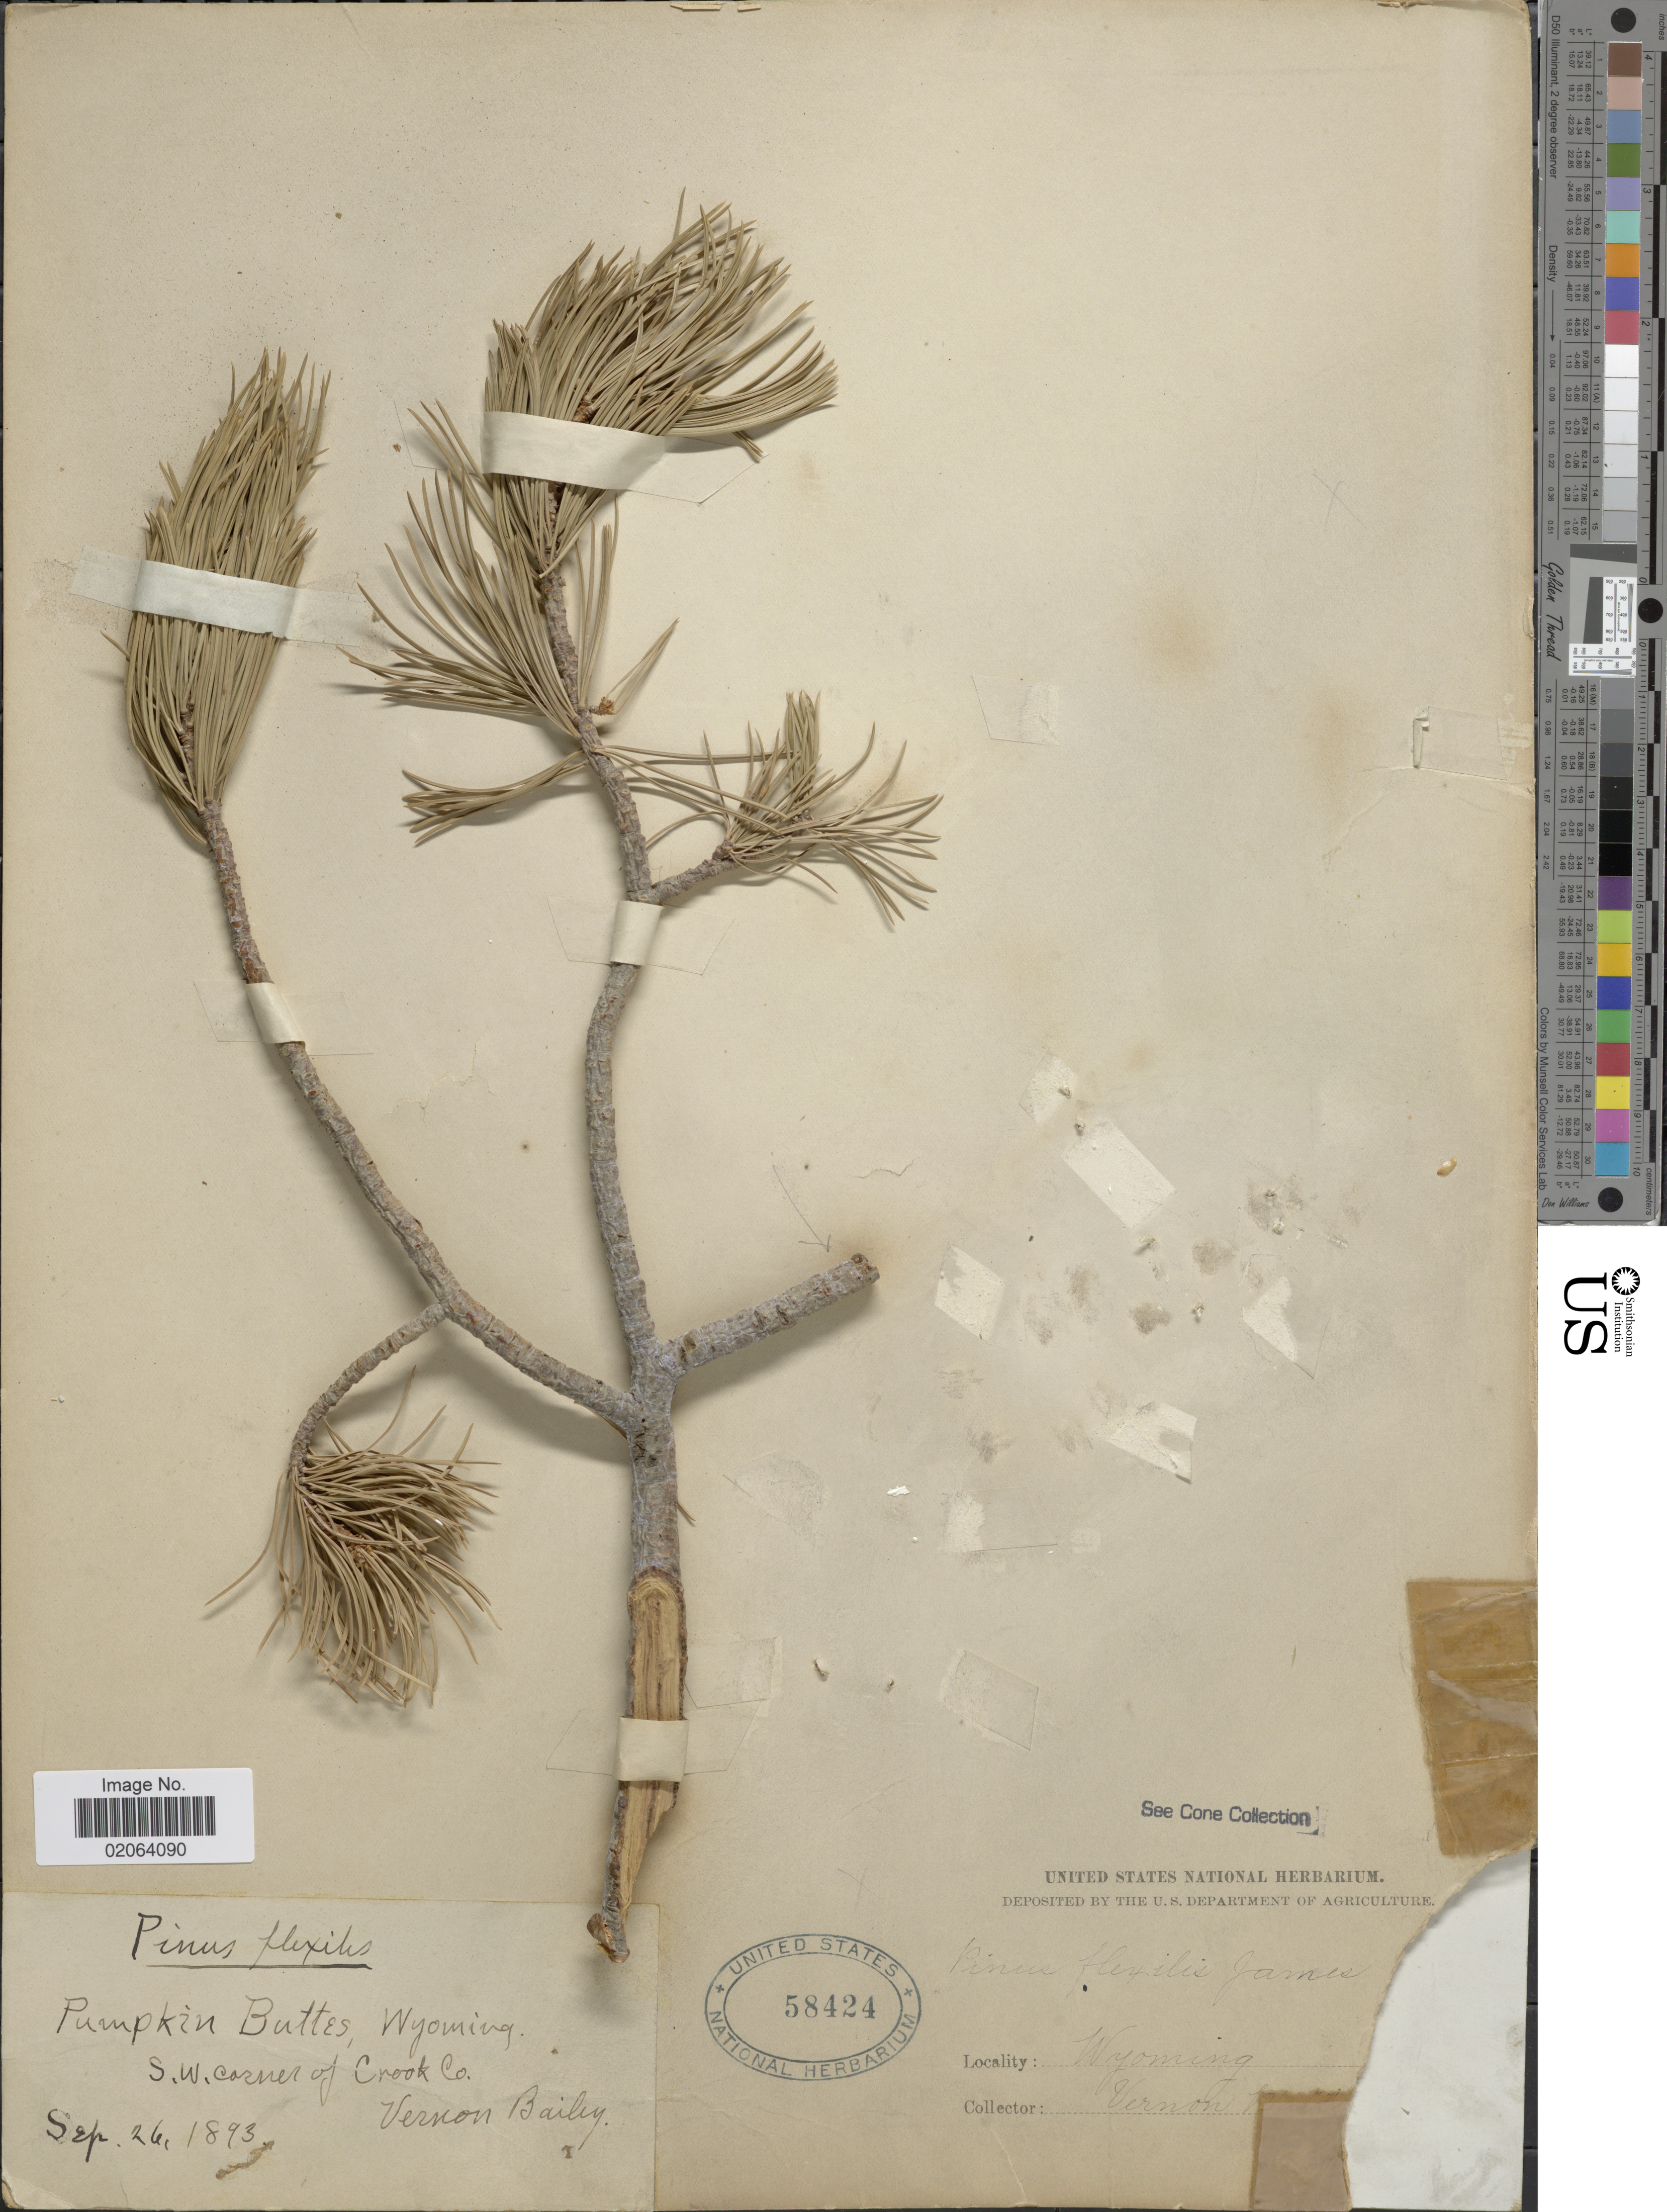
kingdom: Plantae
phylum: Tracheophyta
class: Pinopsida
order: Pinales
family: Pinaceae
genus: Pinus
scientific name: Pinus flexilis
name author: E. James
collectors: V. O. Bailey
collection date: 1893-09-26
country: United States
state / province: Wyoming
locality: Pumpkin Buttes, S. W. Corner of Crook Co.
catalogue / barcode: US 58424